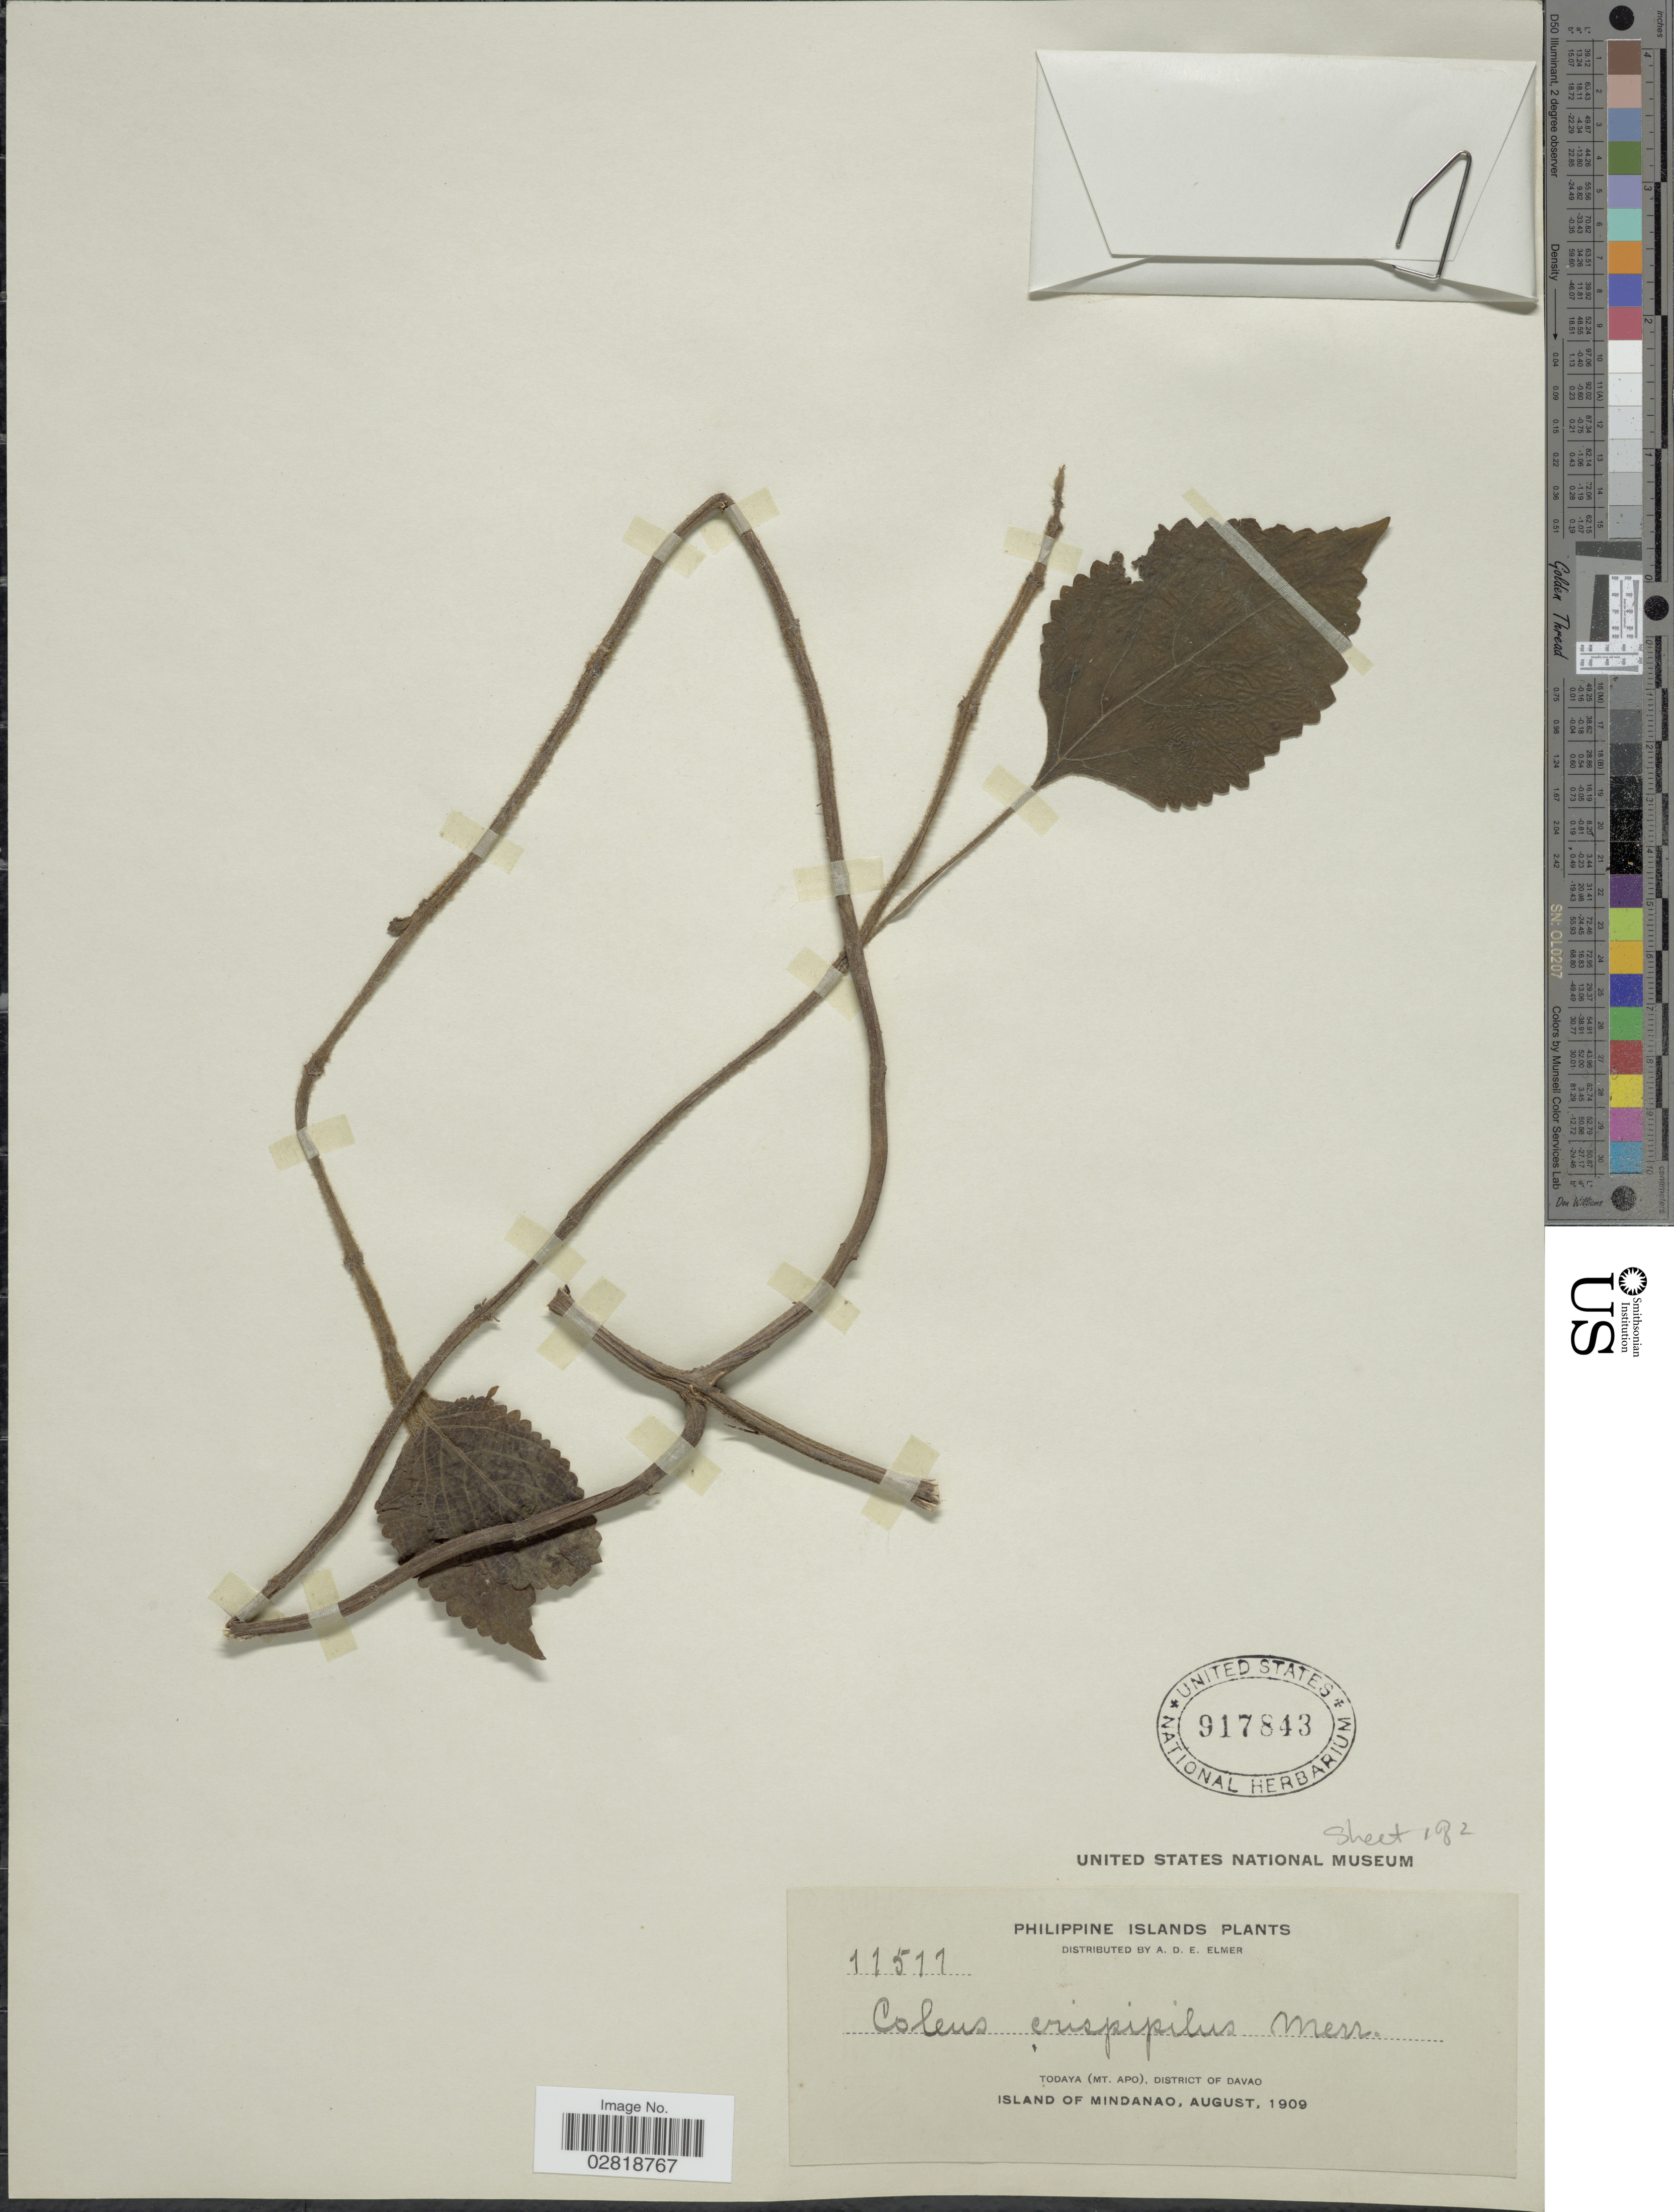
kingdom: Plantae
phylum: Tracheophyta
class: Magnoliopsida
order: Lamiales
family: Lamiaceae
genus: Plectranthus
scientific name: Plectranthus scutellarioides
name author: (L.) R. Br.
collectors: A. D. E. Elmer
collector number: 11511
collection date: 1909-08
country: Philippines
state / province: Davao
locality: Philippine Islands. Todaya (Mt. Apo), District of Davao. Island of Mindanao.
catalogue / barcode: US 917843